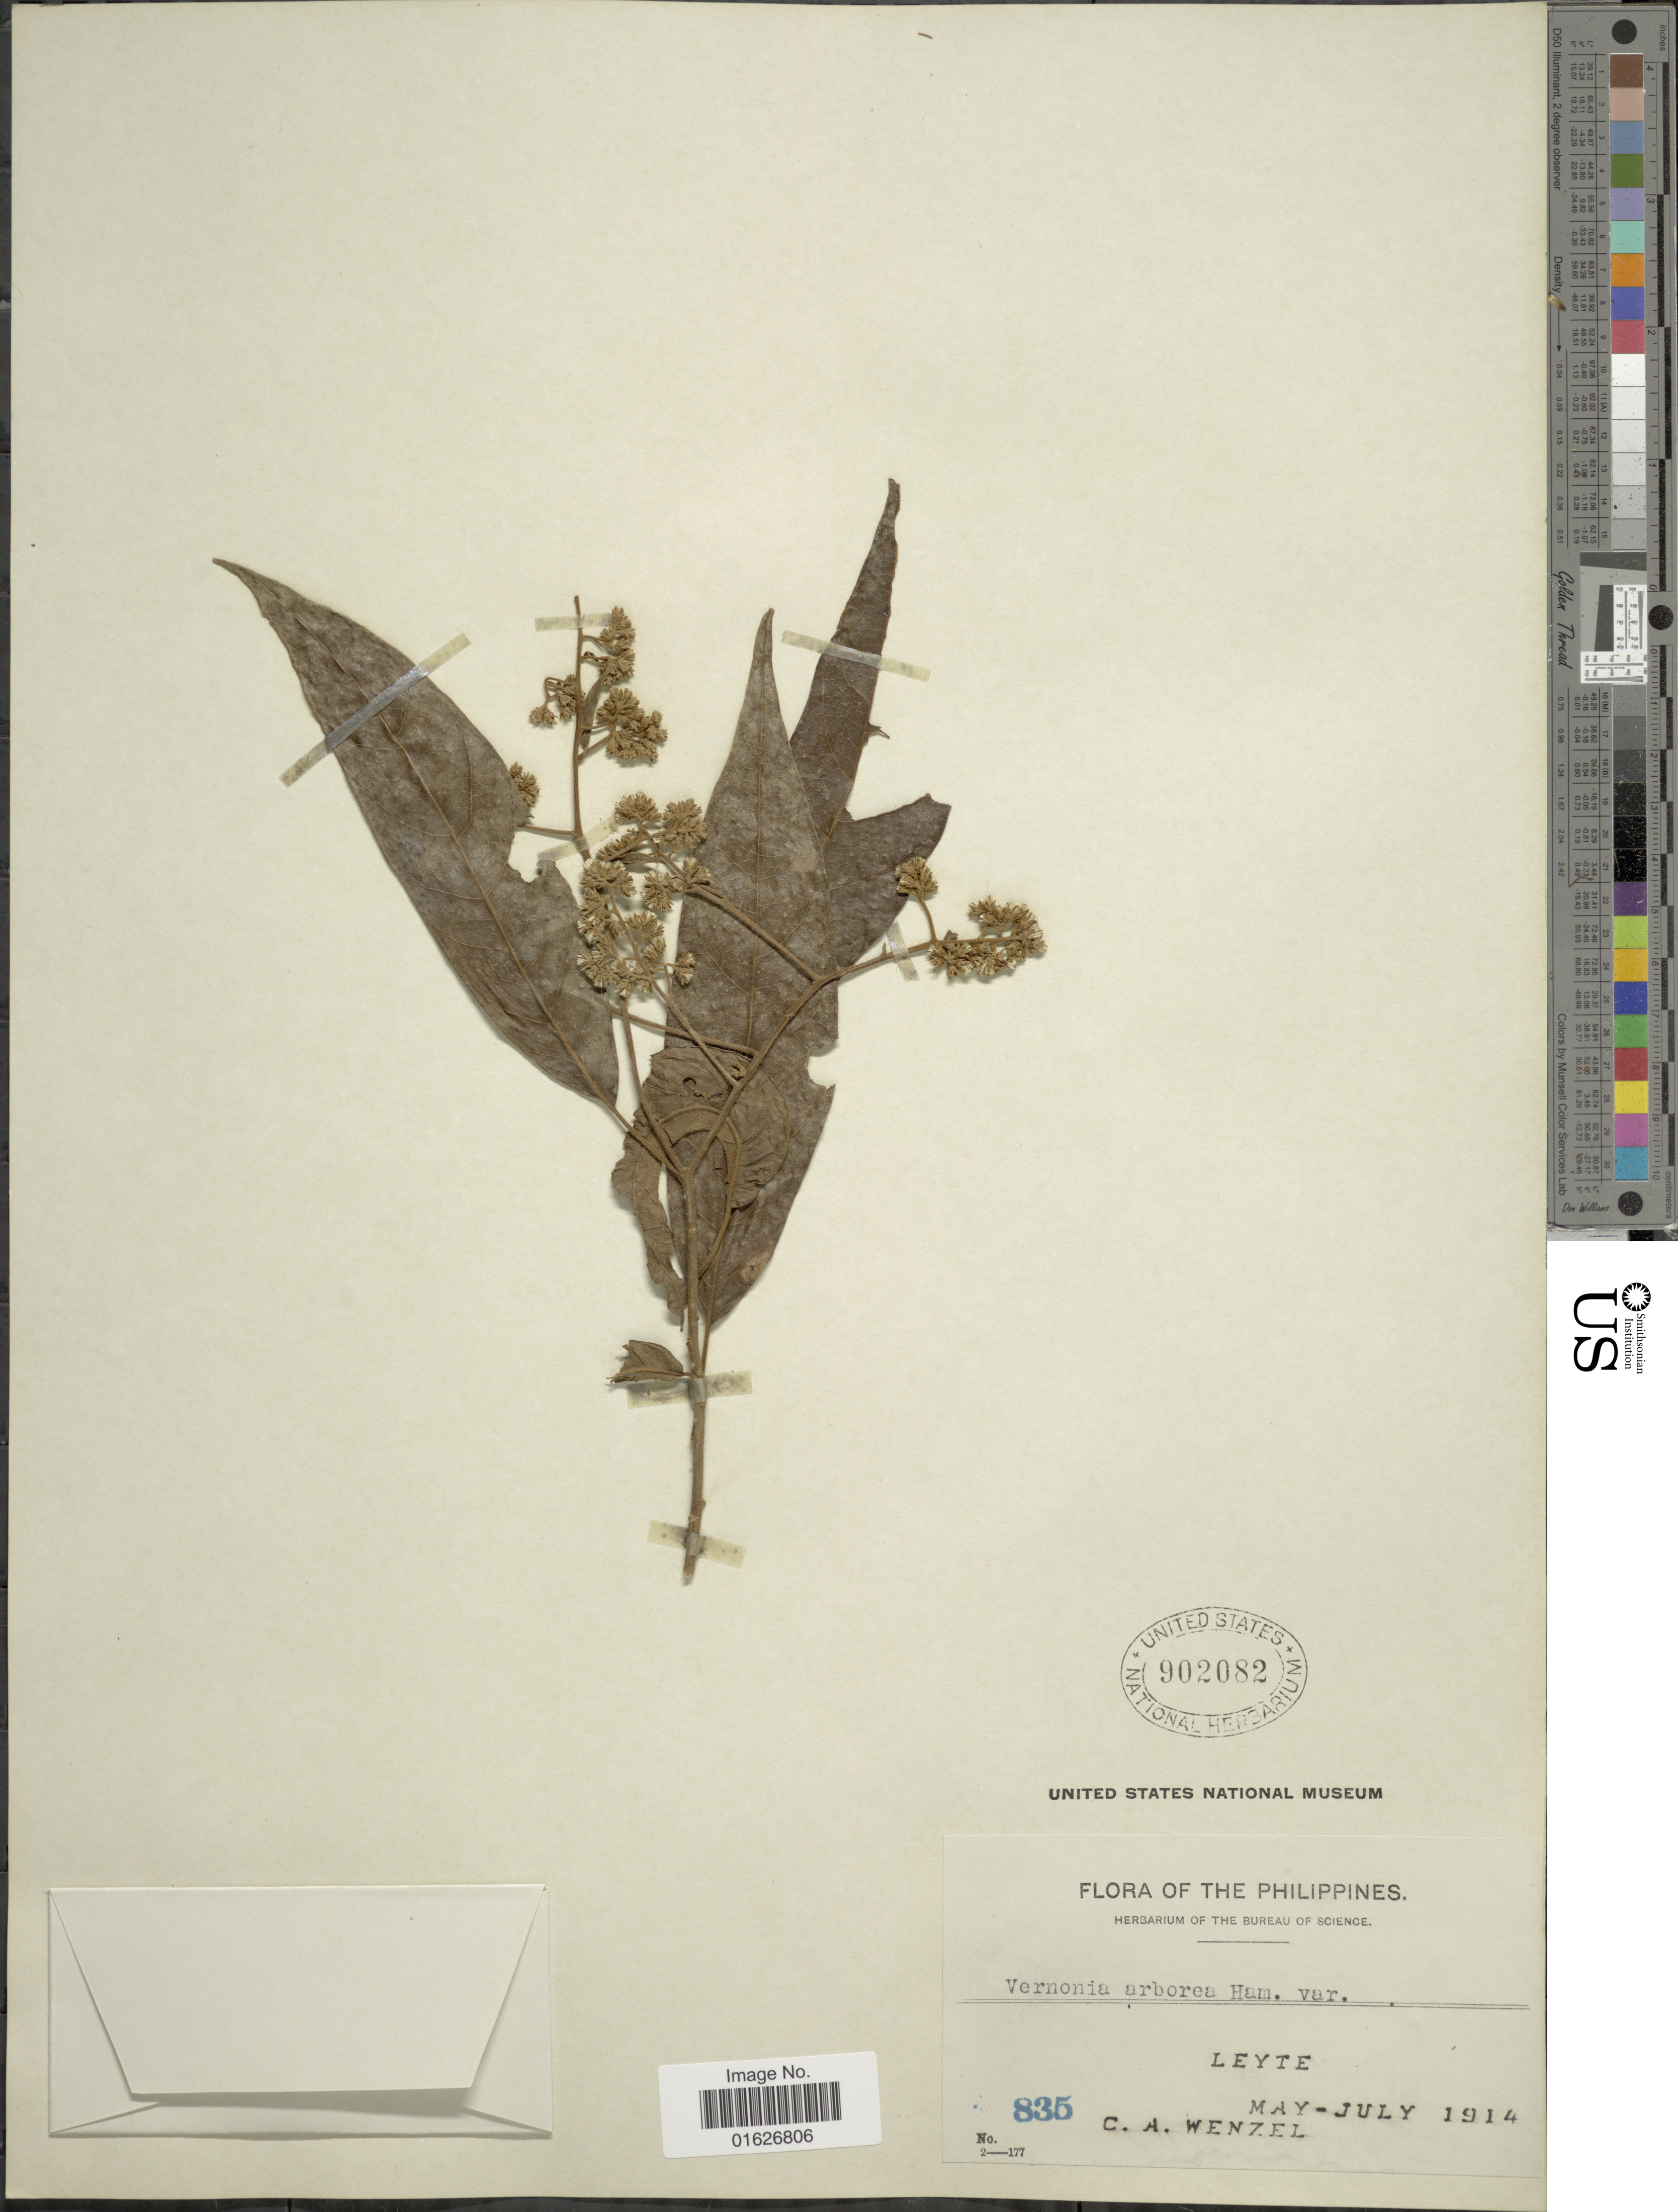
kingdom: Plantae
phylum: Tracheophyta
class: Magnoliopsida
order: Asterales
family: Asteraceae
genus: Strobocalyx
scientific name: Strobocalyx arborea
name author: (Buch.-Ham.) Sch. Bip.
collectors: C. Wenzel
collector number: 835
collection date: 1914-05/1914-07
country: Philippines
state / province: Eastern Visayas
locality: Leyte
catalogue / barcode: US 902082